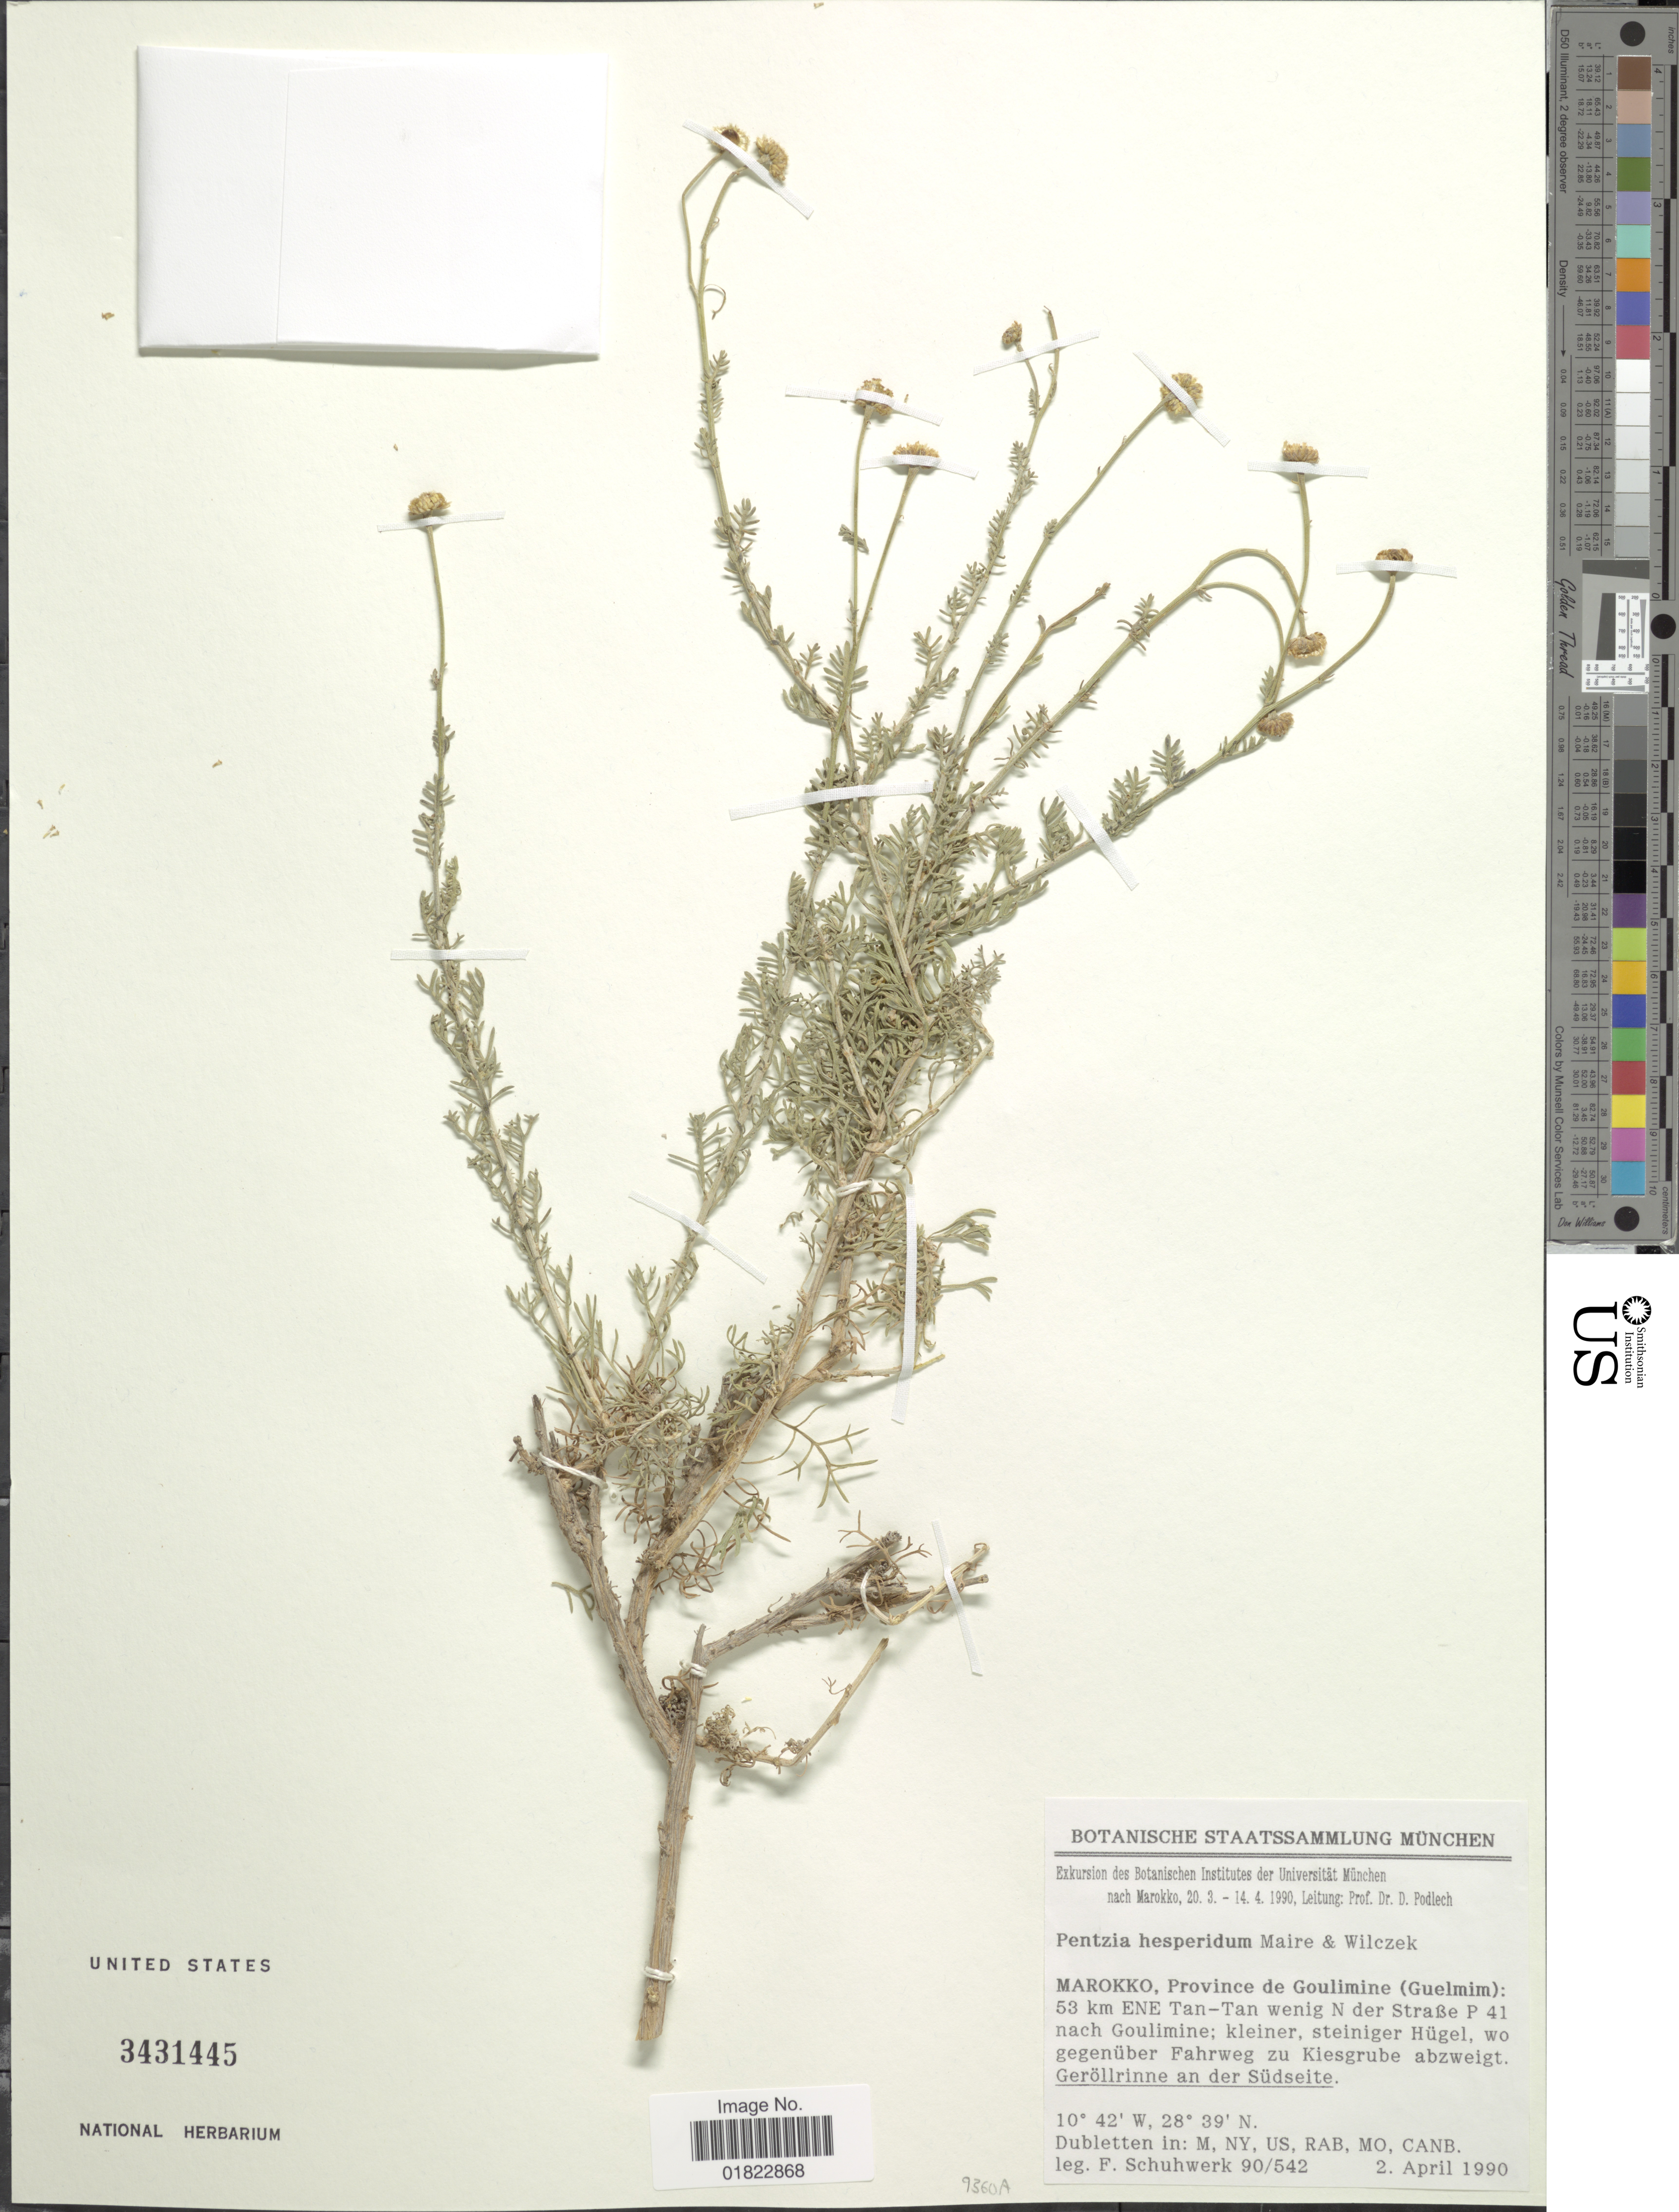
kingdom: Plantae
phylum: Tracheophyta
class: Magnoliopsida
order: Asterales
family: Asteraceae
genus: Pentzia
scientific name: Pentzia hesperdium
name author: Maire & Wilczek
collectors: Schuhwerk, F.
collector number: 90/542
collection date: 1990-04-02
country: Morocco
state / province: Guelmim-Es Smara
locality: Morokko, Province de Goulimine (Guelmim), 53 km ENE Tan-Tan wenig N der Strabe P41 nach Goulimine.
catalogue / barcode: US 3431445